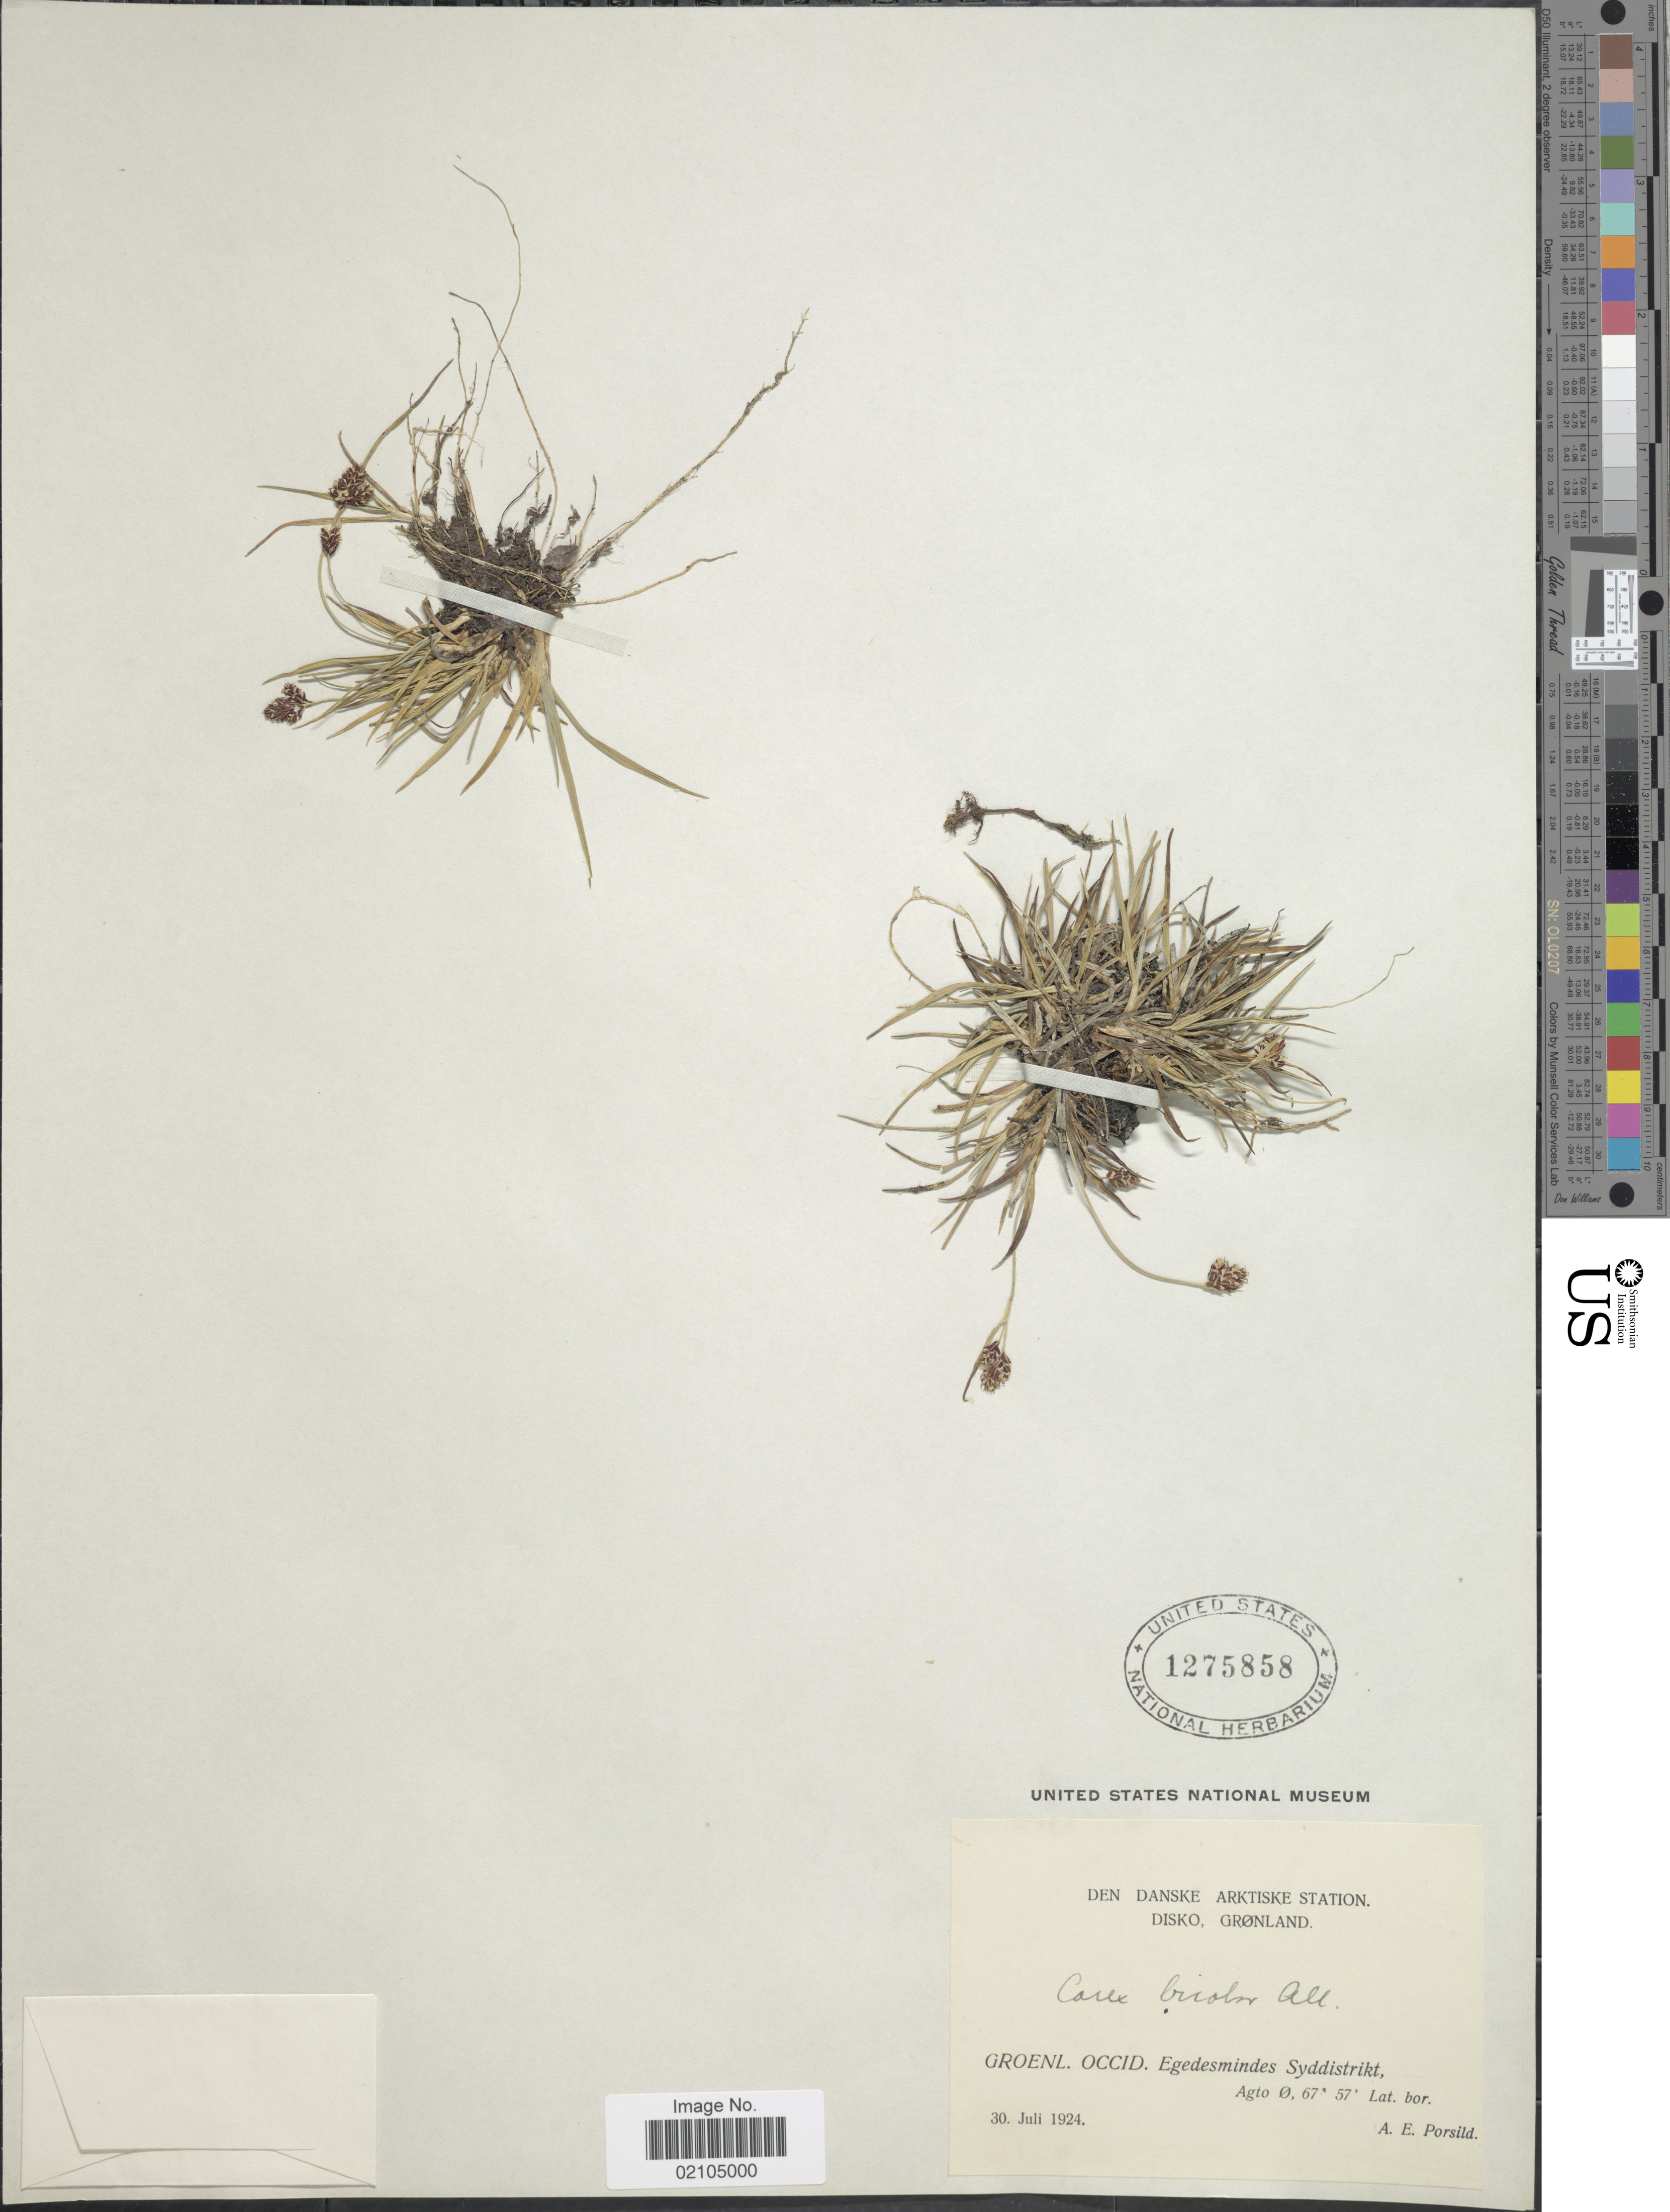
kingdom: Plantae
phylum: Tracheophyta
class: Liliopsida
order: Poales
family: Cyperaceae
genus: Carex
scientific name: Carex bicolor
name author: Bellardi ex All.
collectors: A. E. Porsild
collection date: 1924-07-30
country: Greenland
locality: Den Danske Arktiske Station. Disko, Gronland. Groenl. Occid. Egedersmindes Syddistrikt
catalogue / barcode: US 1275858